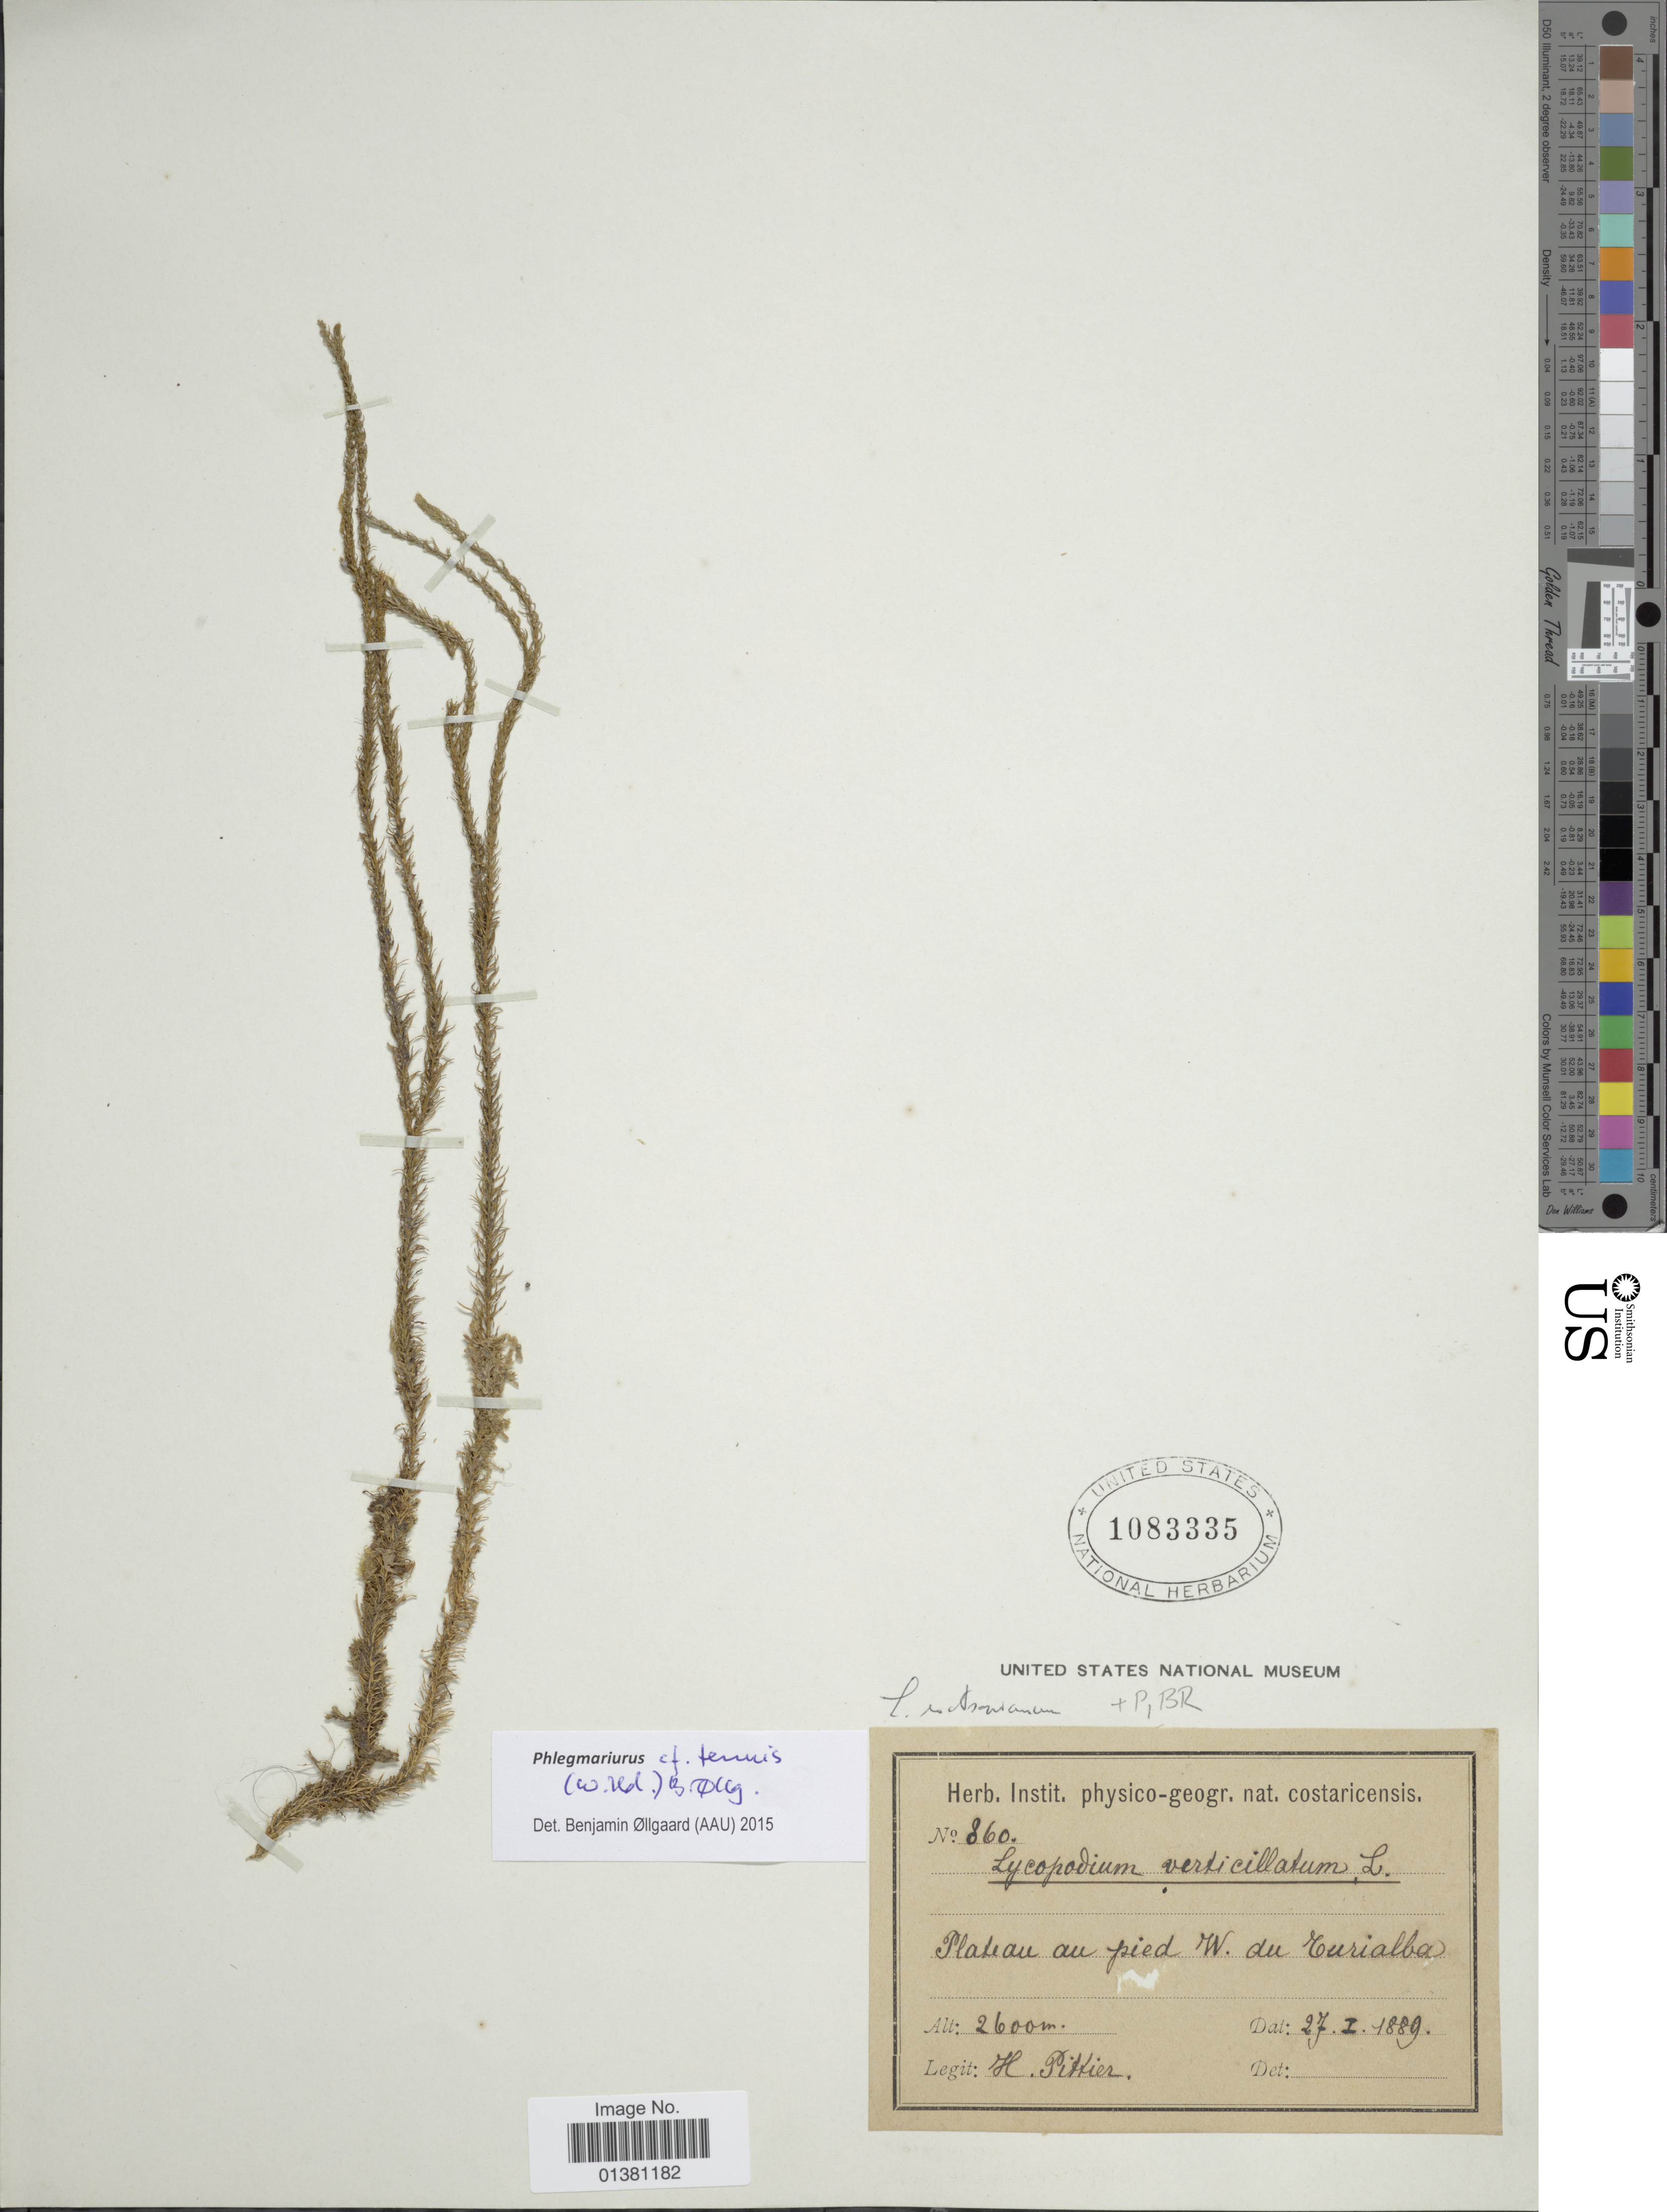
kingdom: Plantae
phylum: Tracheophyta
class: Lycopodiopsida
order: Lycopodiales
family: Lycopodiaceae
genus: Phlegmariurus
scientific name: Phlegmariurus tenuis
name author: (Humb. & Bonpl. ex Willd.) B. Øllg.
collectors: H. F. Pittier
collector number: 860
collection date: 1889-01-27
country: Costa Rica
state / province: Cartago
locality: Plateau au pied, W. du Turialba [foot of plateau, west of Turrialba]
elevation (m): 2600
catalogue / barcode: US 1083335